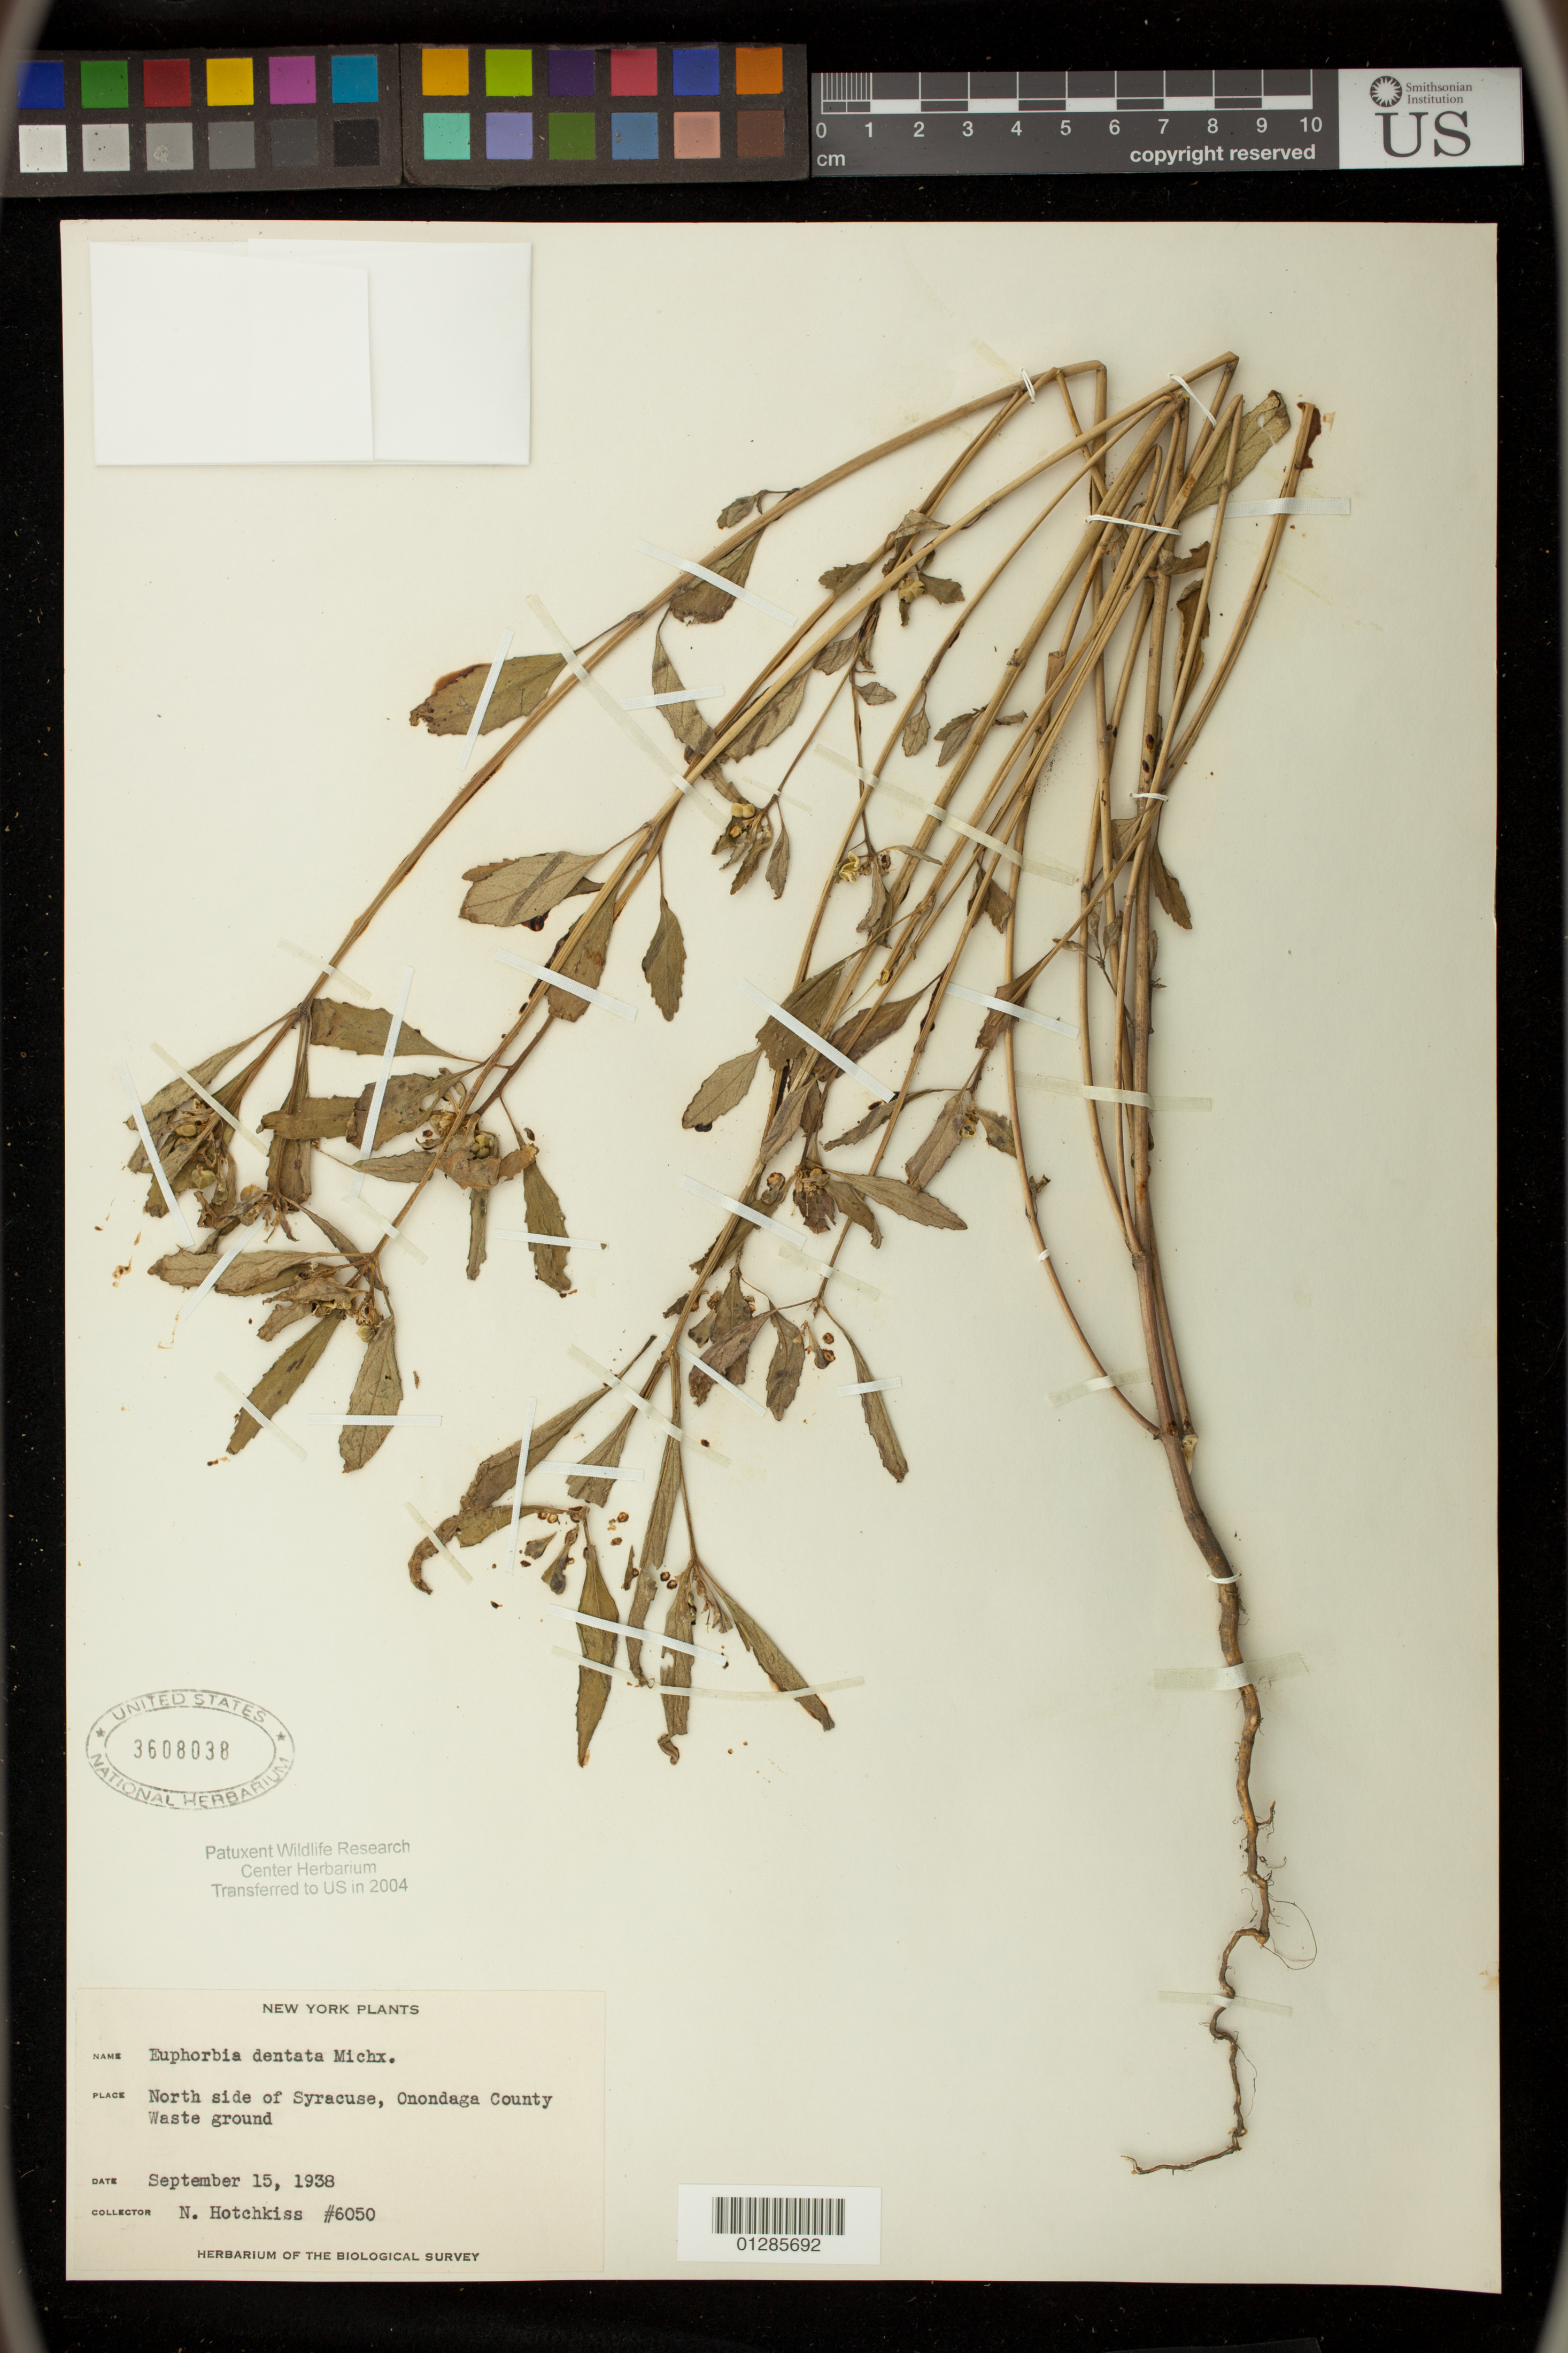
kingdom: Plantae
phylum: Tracheophyta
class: Magnoliopsida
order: Malpighiales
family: Euphorbiaceae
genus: Euphorbia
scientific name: Euphorbia dentata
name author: Michx.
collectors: N. Hotchkiss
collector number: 6050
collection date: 1938-09-15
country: United States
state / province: New York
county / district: Onondaga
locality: North side of Syracuse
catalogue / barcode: US 3608038